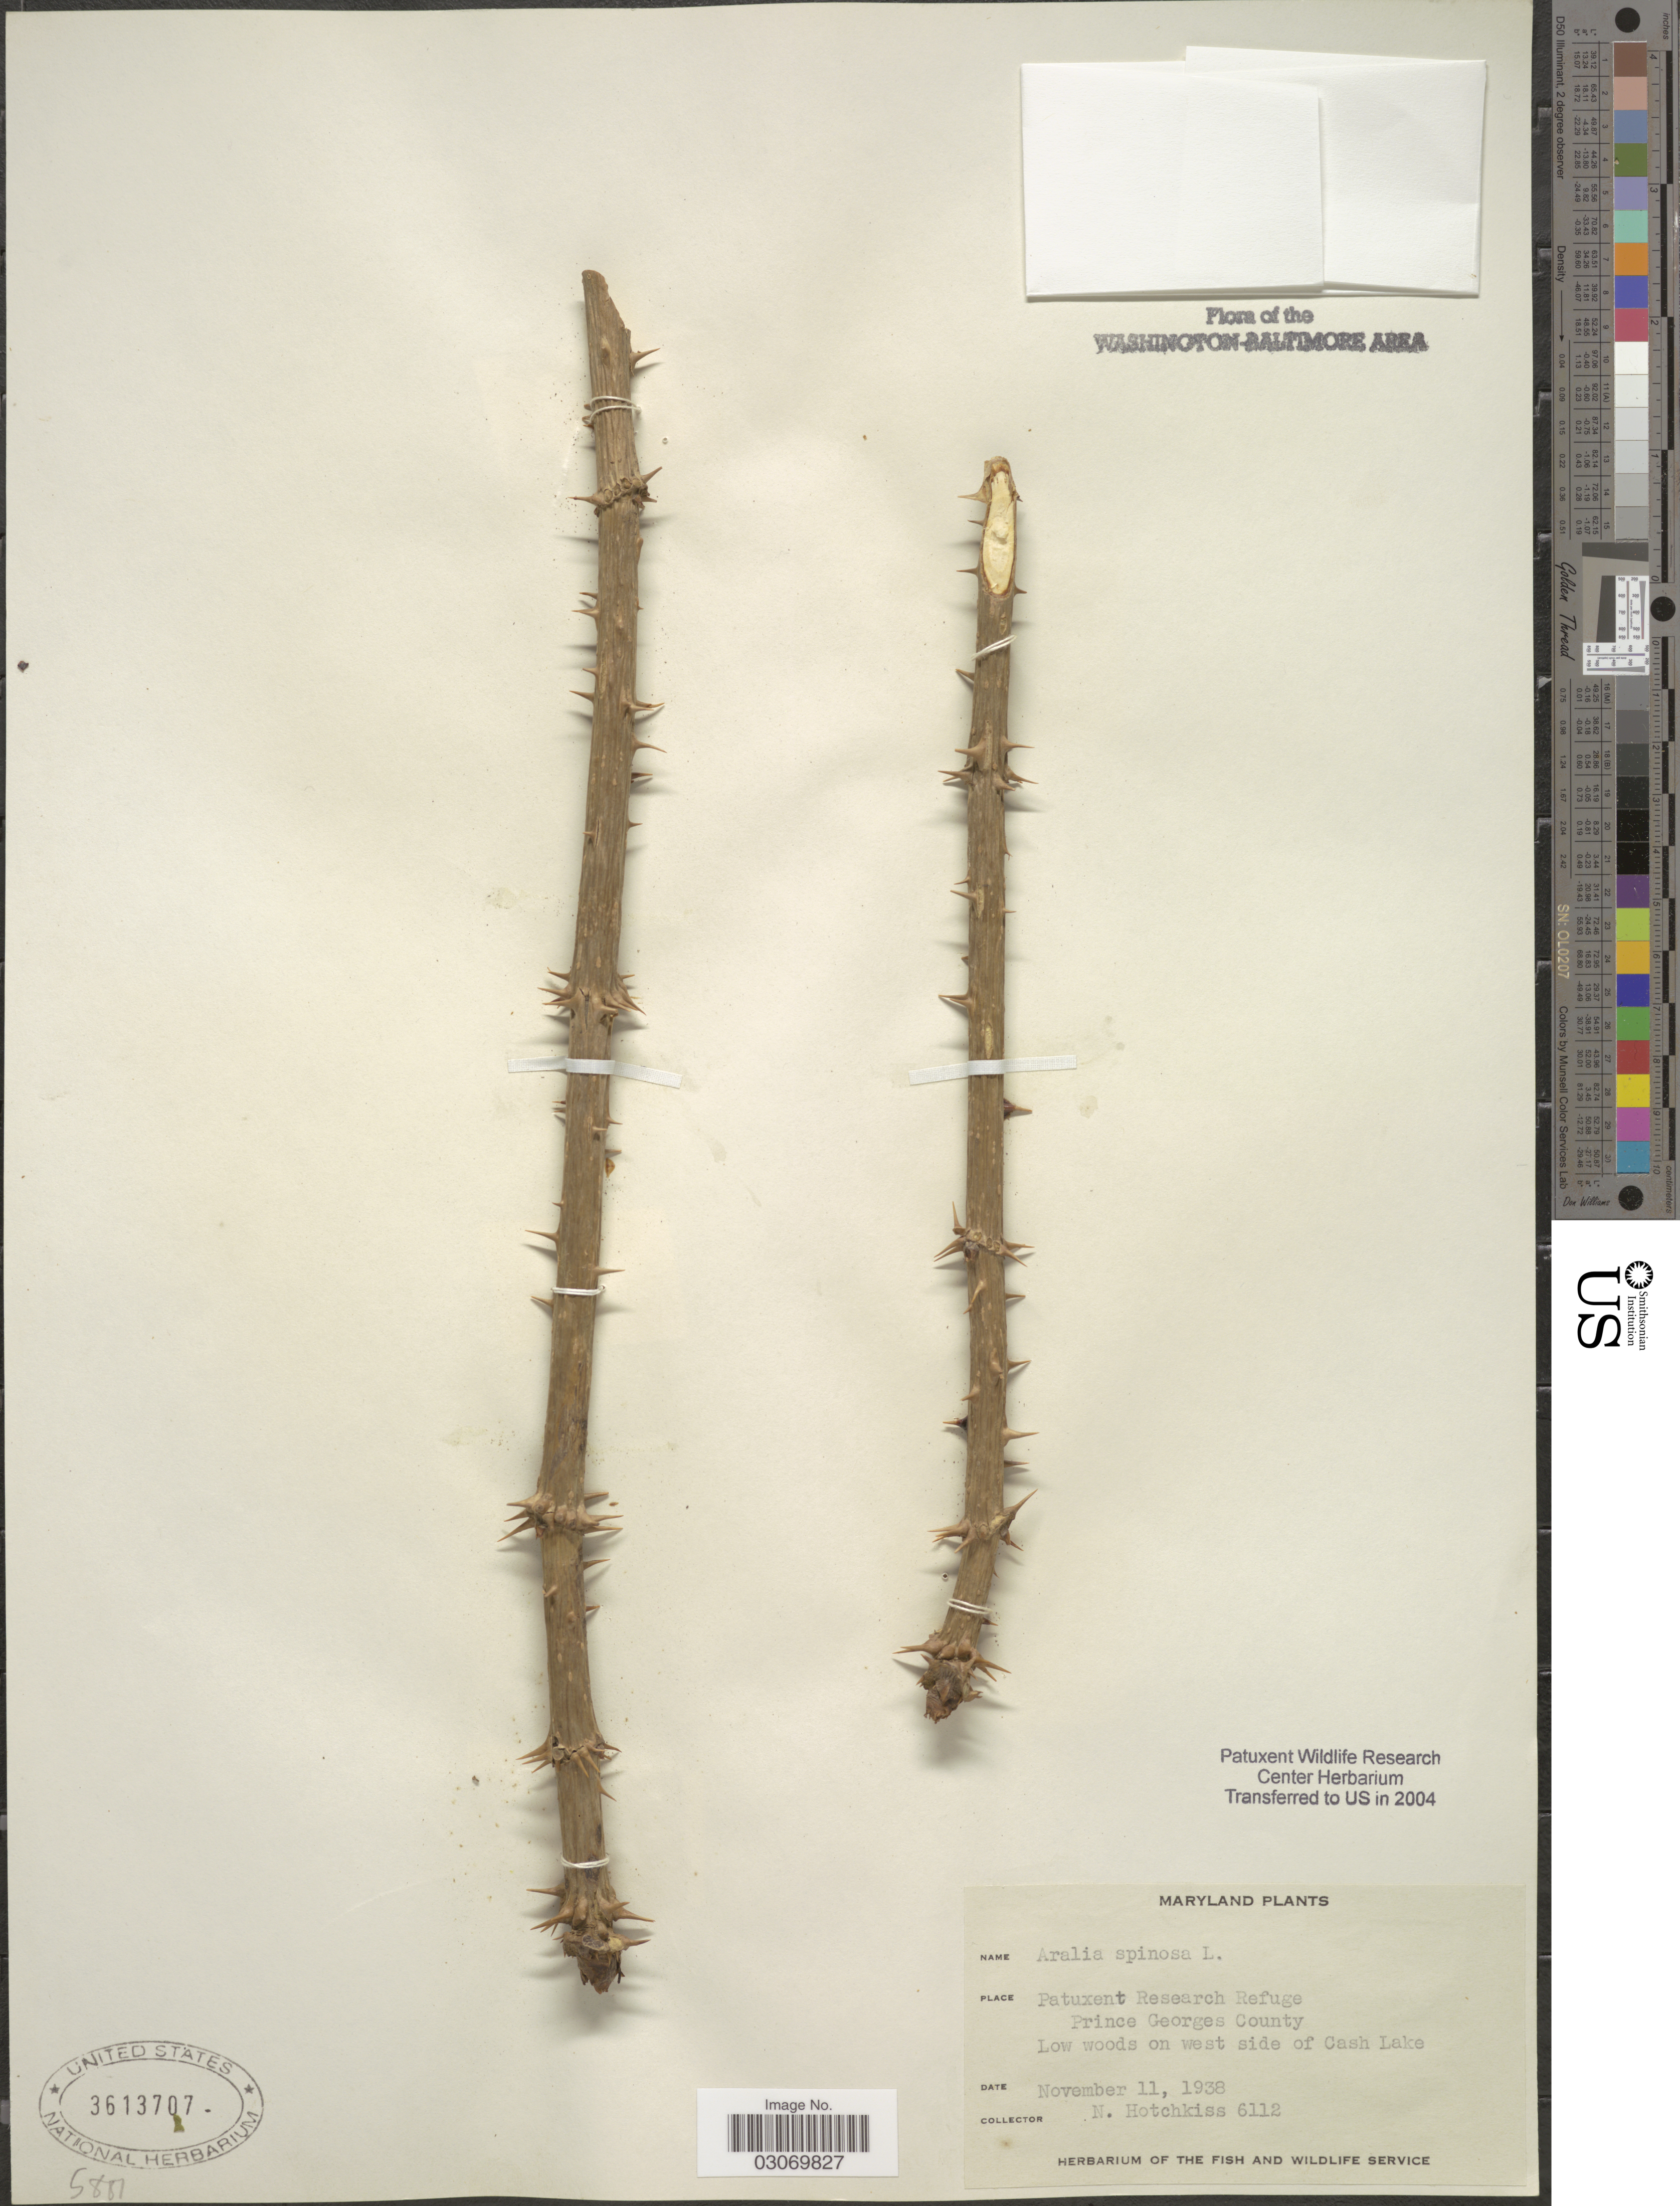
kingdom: Plantae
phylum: Tracheophyta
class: Magnoliopsida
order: Apiales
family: Araliaceae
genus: Aralia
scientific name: Aralia spinosa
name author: L.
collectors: N. Hotchkiss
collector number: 6112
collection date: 1938-11-11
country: United States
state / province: Maryland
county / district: Prince George's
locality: Patuxent Research Refuge, Prince Georges County, Low woods on west side of Cash Lake.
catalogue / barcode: US 3613707